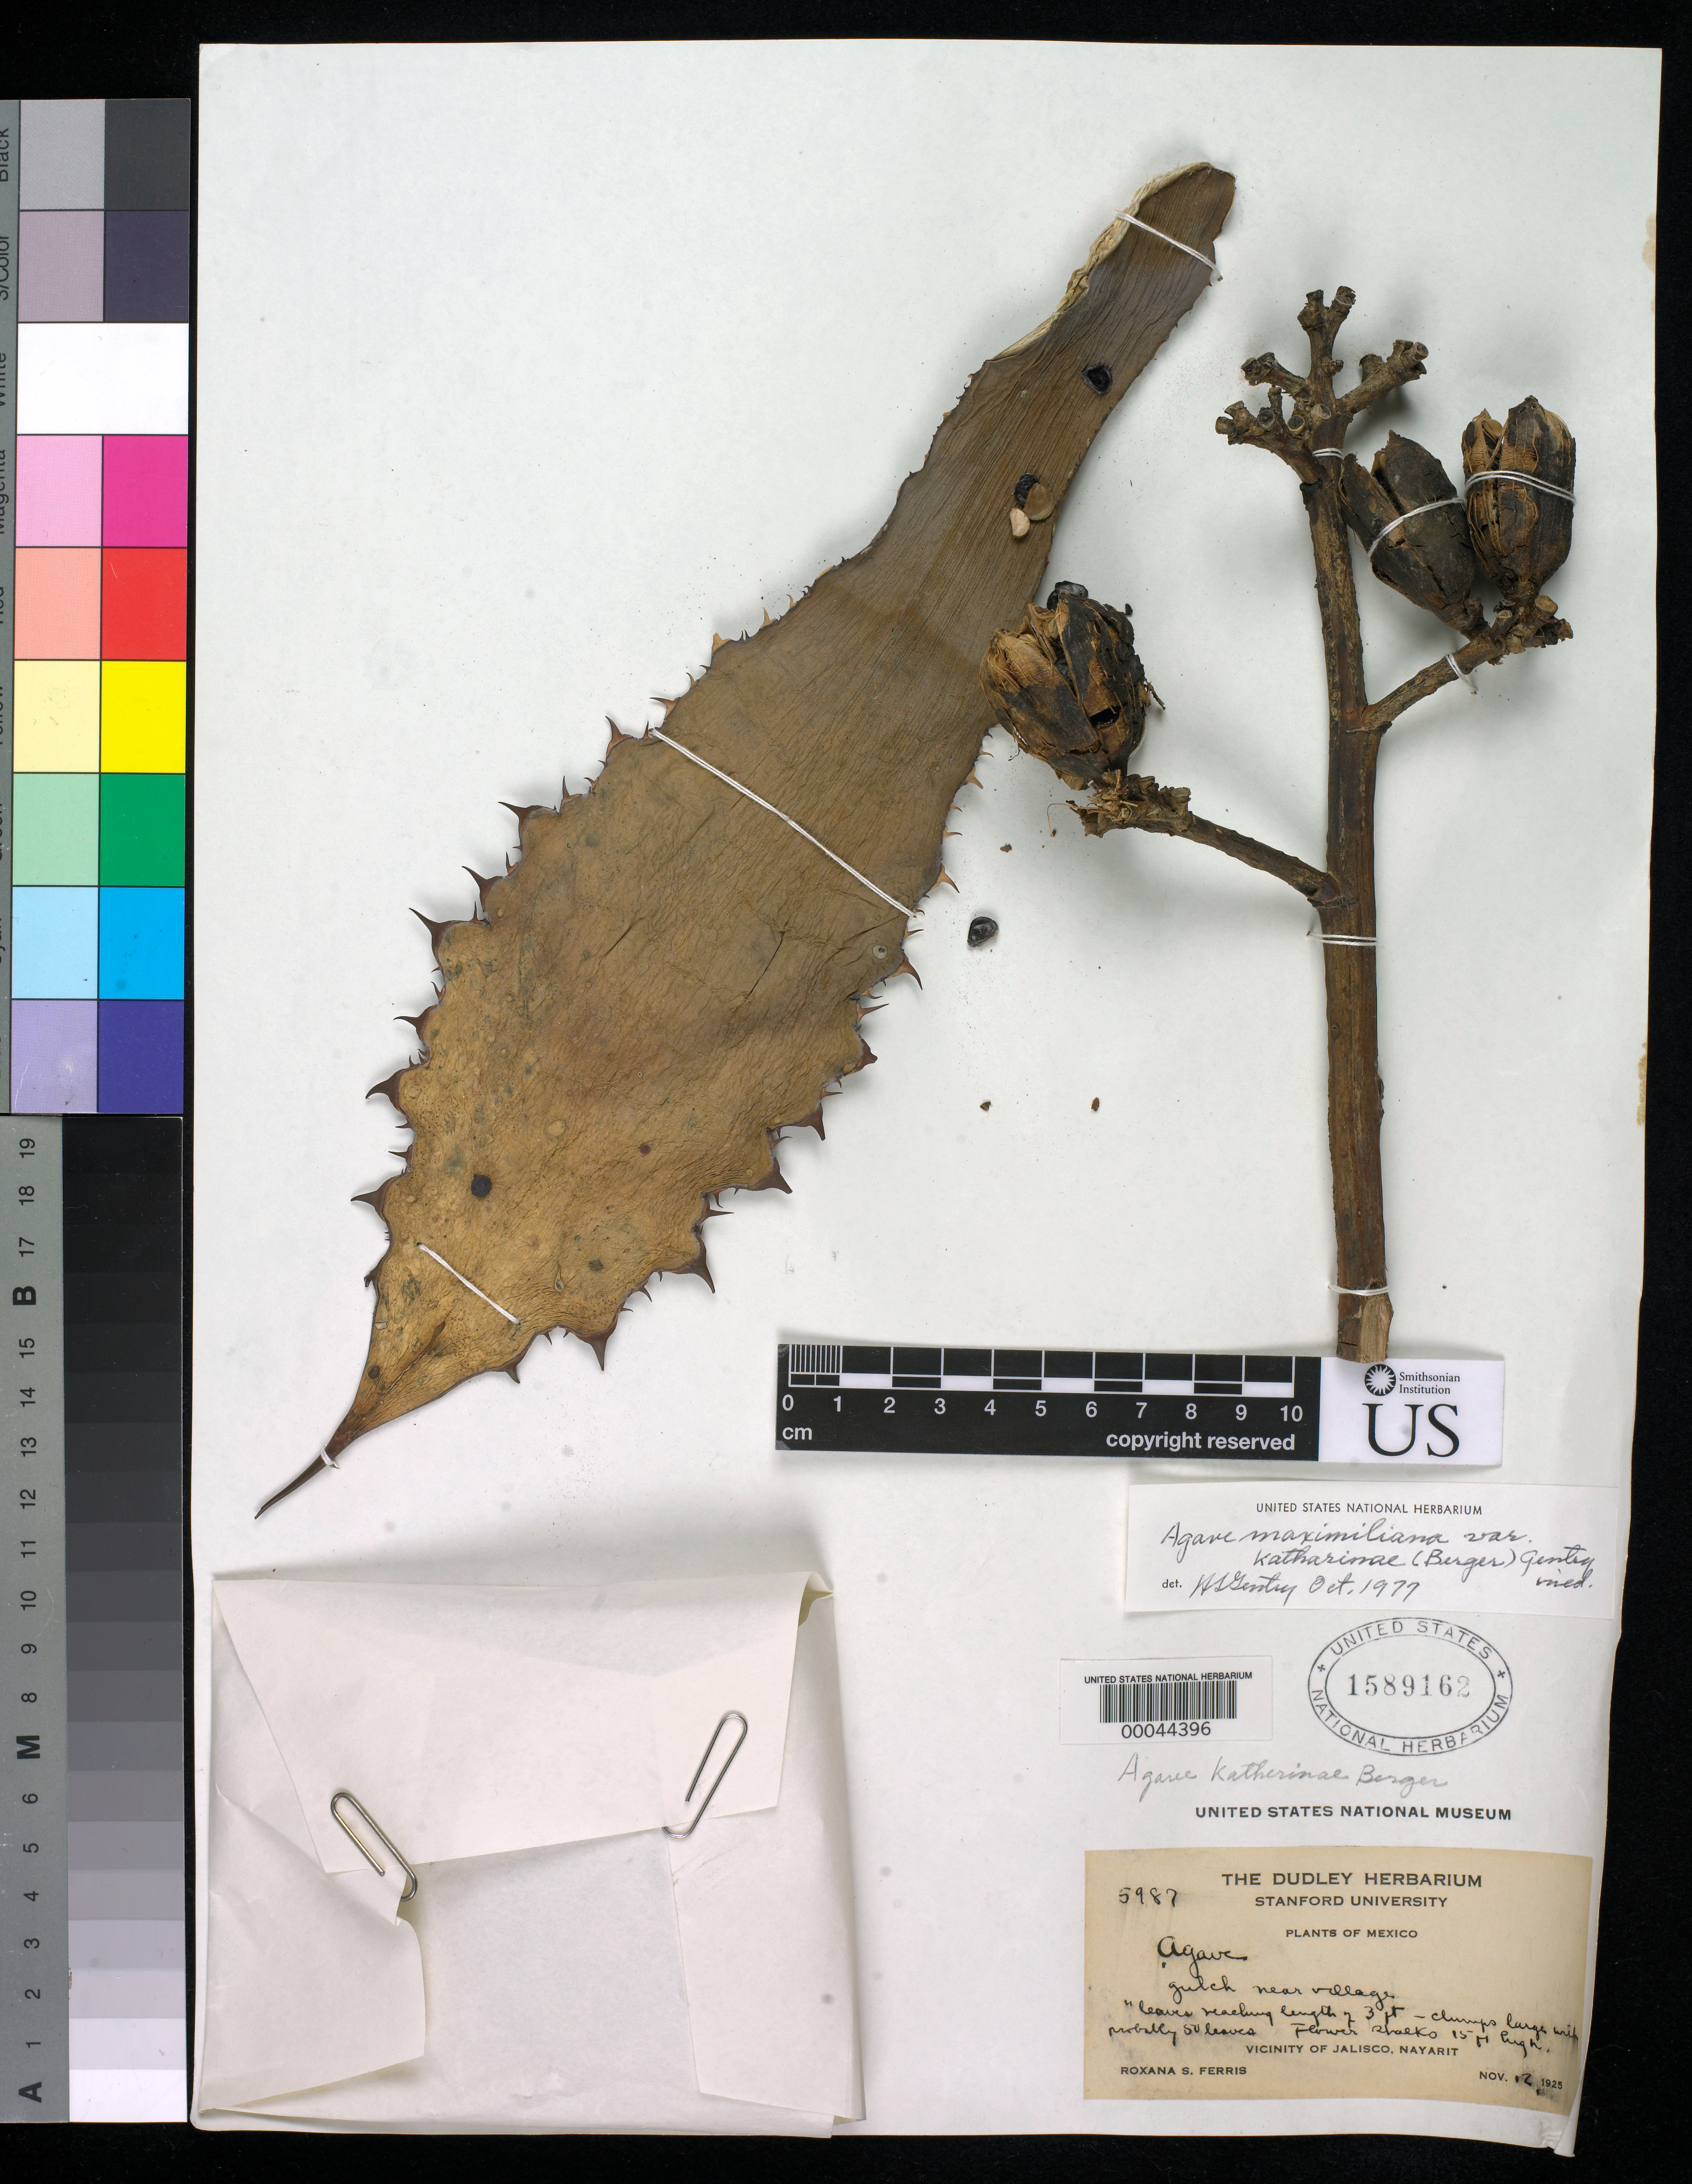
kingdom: Plantae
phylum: Tracheophyta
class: Liliopsida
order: Asparagales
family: Asparagaceae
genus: Agave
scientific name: Agave maximiliana var. katherinae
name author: (A. Berger) Gentry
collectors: R. S. Ferris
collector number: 5987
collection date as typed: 12 Nov 1925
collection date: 1925-11-12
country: Mexico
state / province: Nayarit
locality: Vicinity of Jalisco; gulch near village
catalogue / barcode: US 1589162